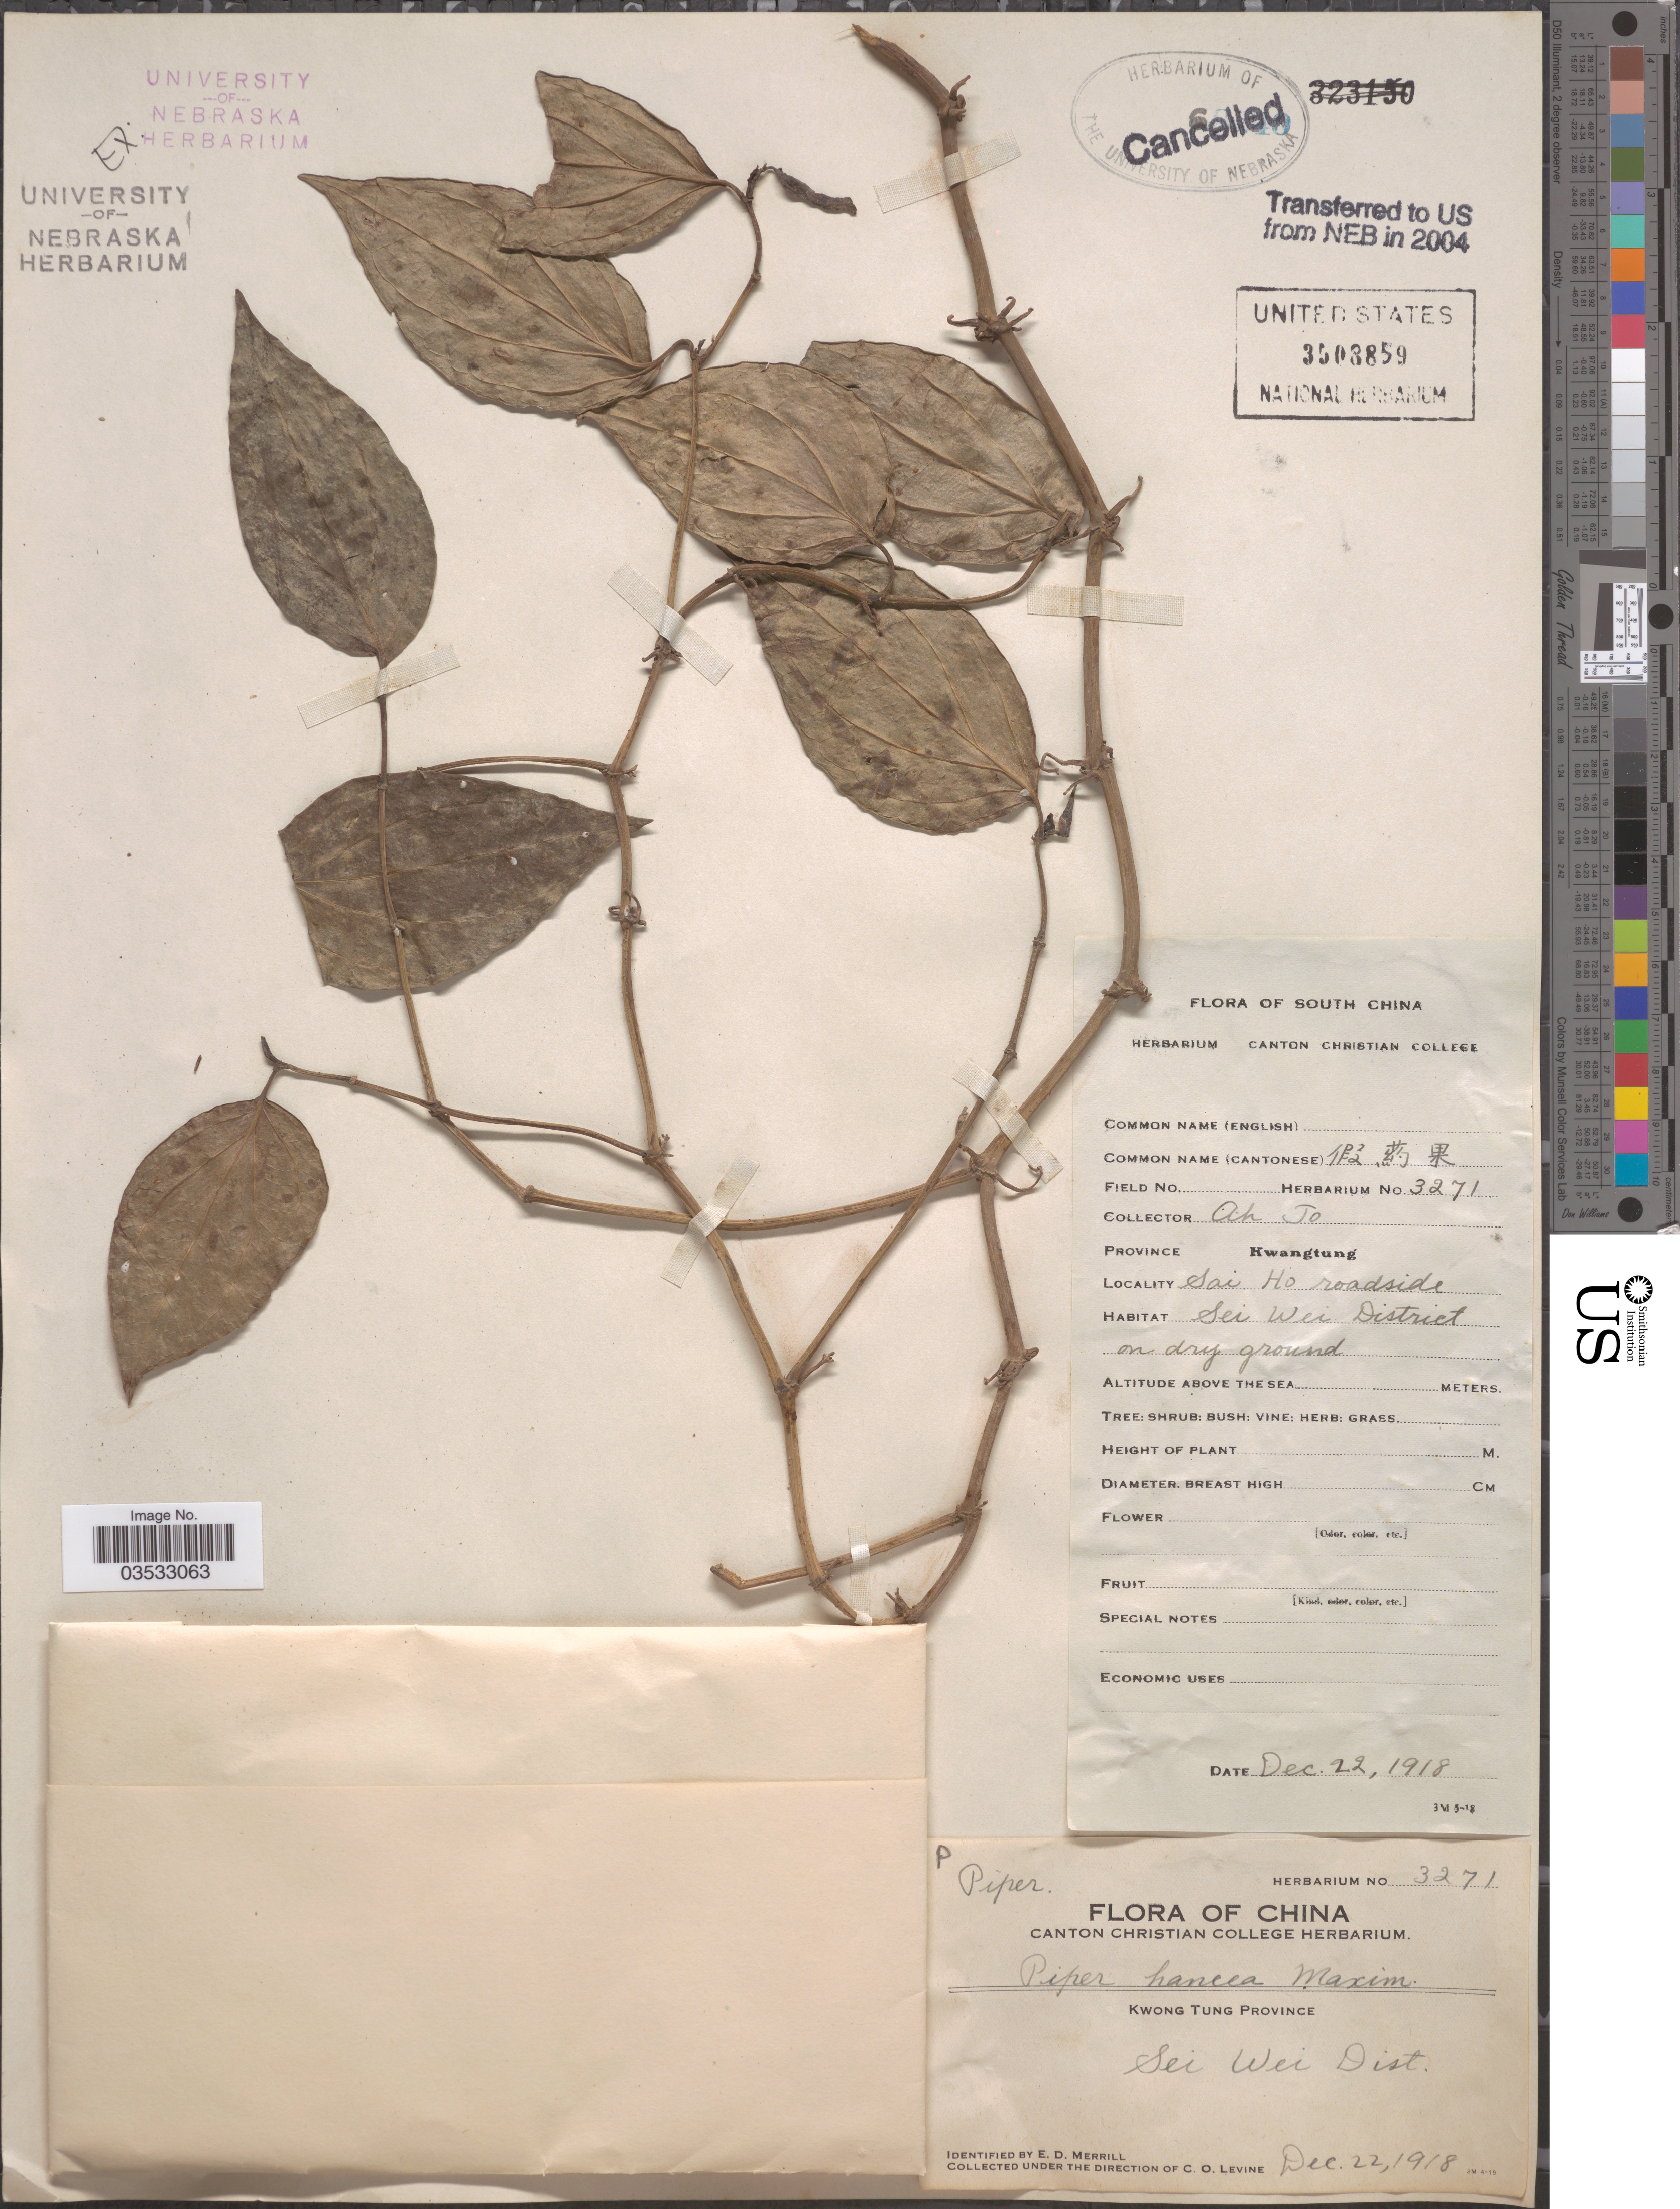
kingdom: Plantae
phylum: Tracheophyta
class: Magnoliopsida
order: Piperales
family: Piperaceae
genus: Piper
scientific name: Piper hancei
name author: Maxim.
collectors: C. O. Levine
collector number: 3271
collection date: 1918-12-22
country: China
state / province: Guangdong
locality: South China. Province Kwangtung, Sai Ho roadside. Sei Wei District.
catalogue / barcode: US 3508859